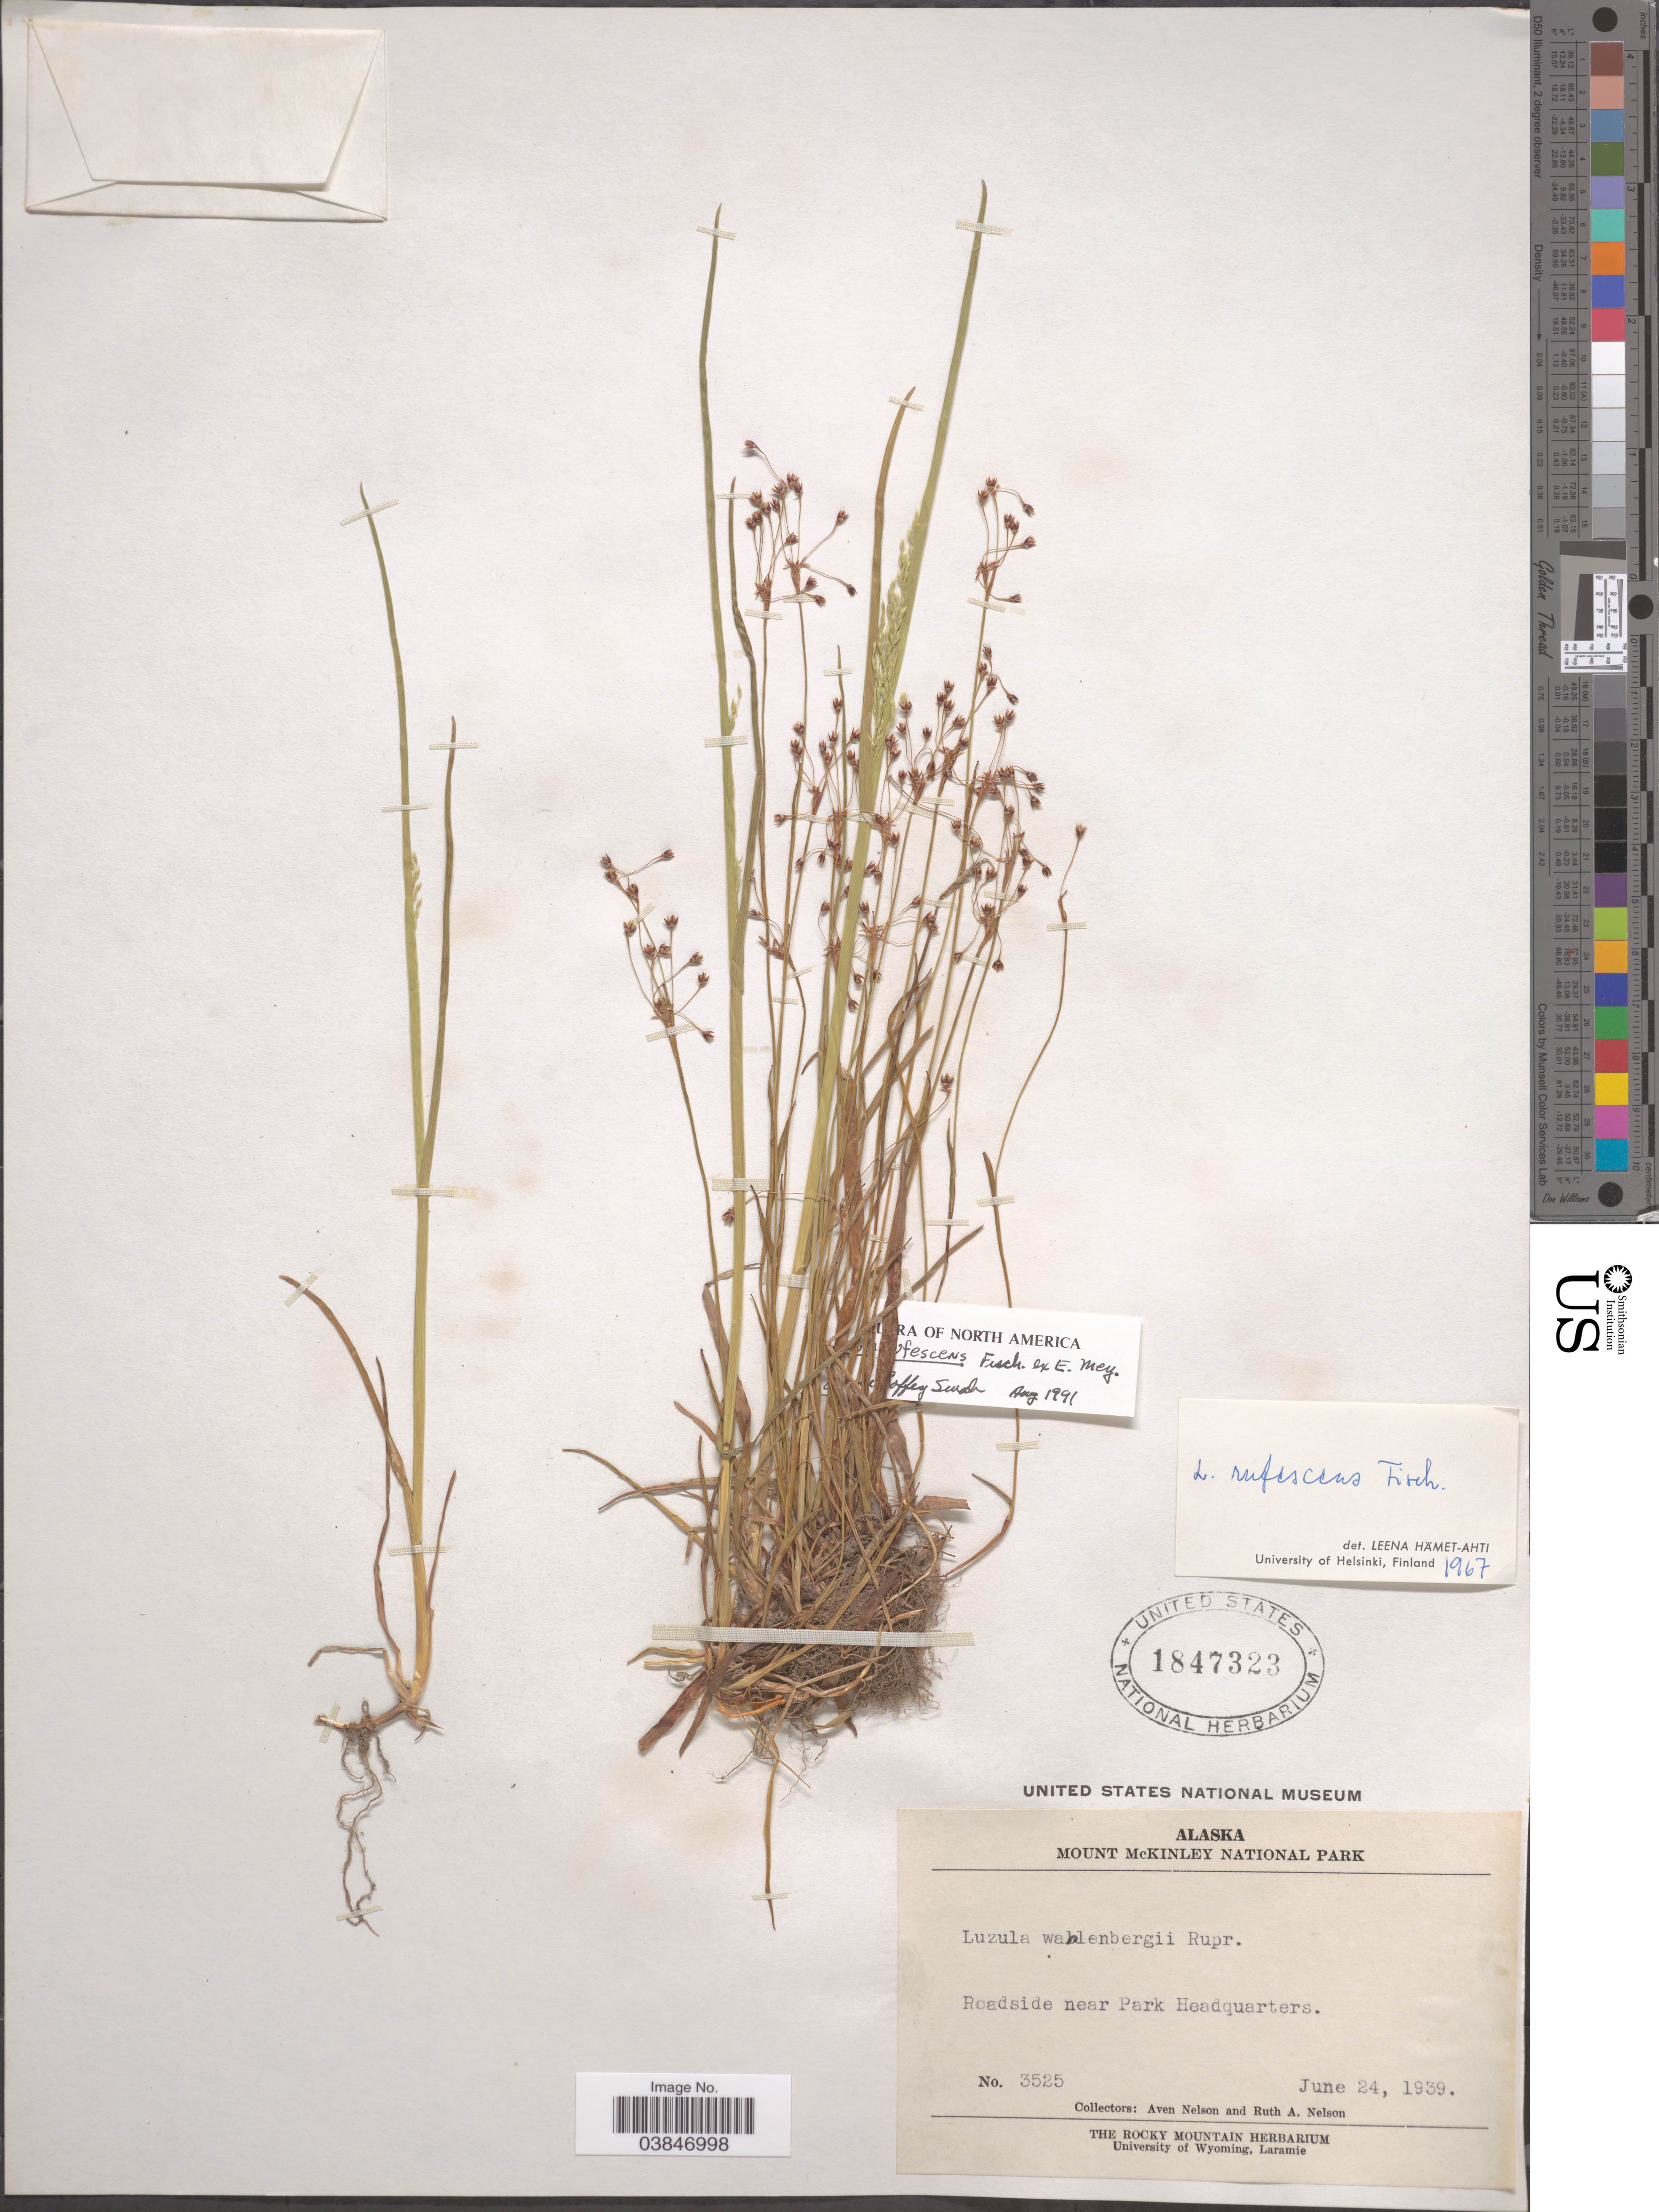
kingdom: Plantae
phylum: Tracheophyta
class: Liliopsida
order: Poales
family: Juncaceae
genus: Luzula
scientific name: Luzula rufescens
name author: Fisch. ex E. Mey.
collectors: A. Nelson & R. A. Nelson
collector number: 3525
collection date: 1939-06-24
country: United States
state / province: Alaska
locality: Mount McKinley National Park. Roadside near Park Headquarters.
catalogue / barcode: US 1847323